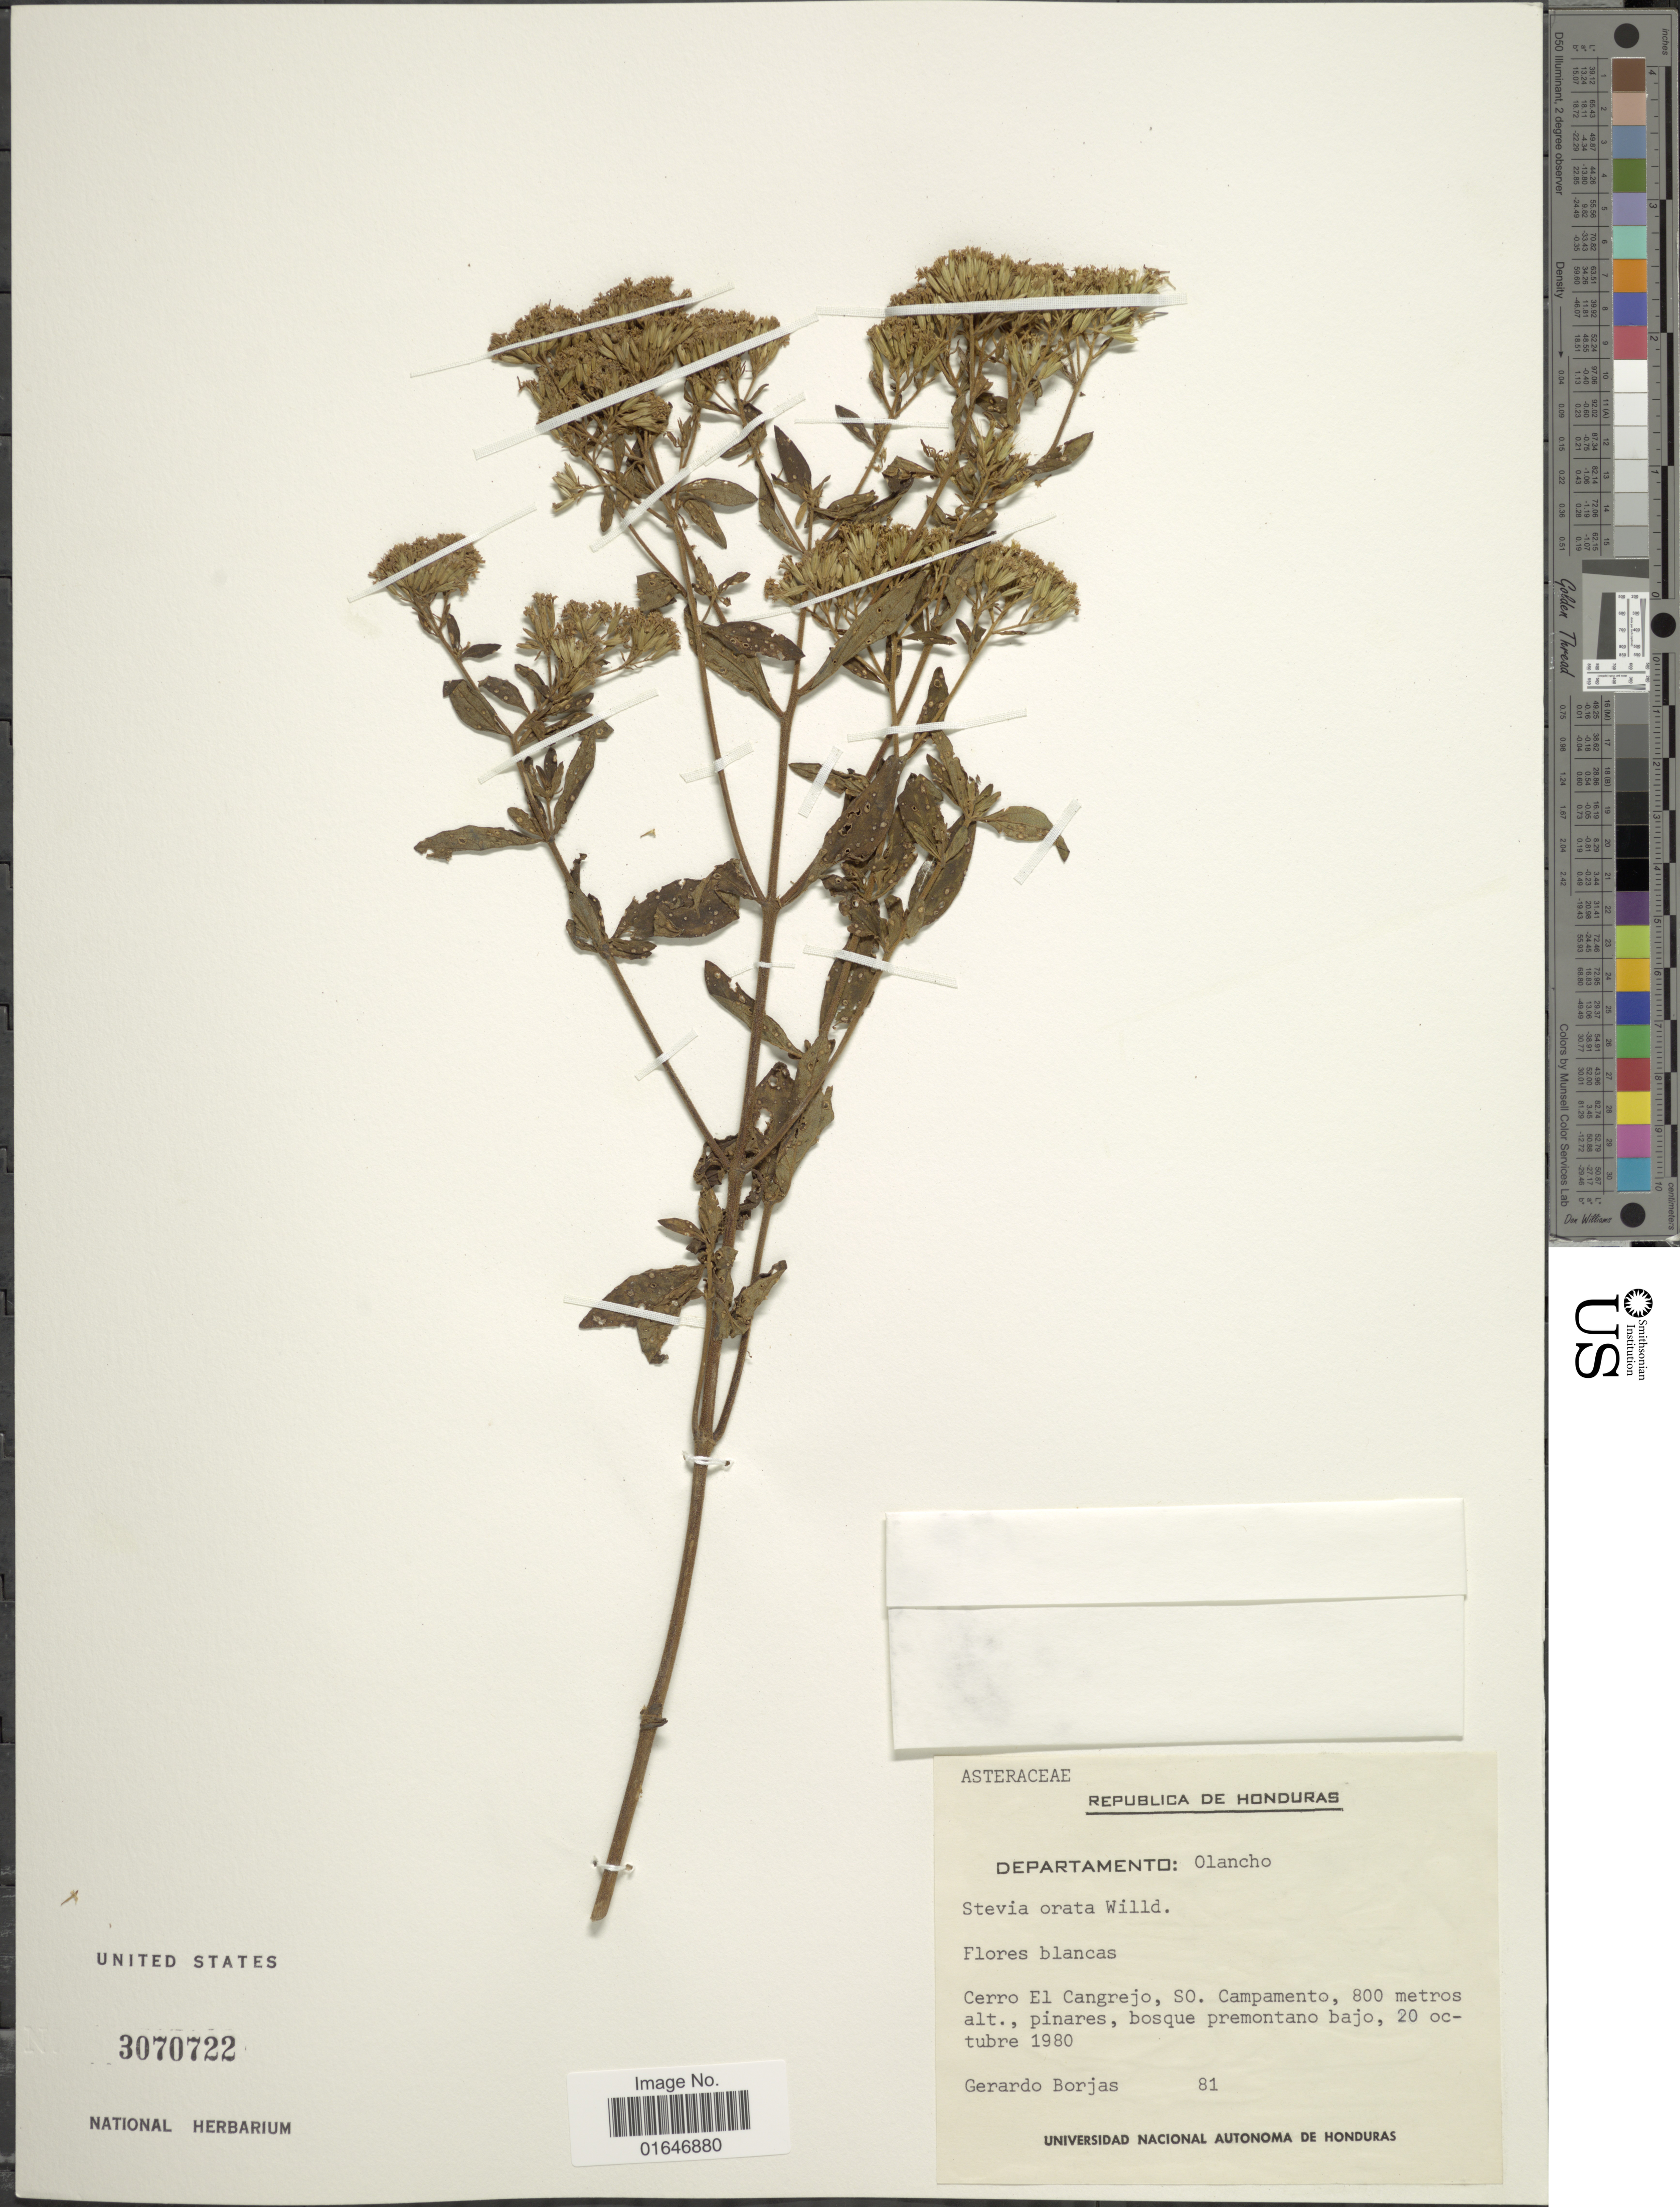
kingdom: Plantae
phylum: Tracheophyta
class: Magnoliopsida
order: Asterales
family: Asteraceae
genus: Stevia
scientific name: Stevia ovata var. ovata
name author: Willd.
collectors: G. Borjas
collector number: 81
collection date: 1980-10-20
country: Honduras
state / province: Olancho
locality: Cerro El Cangrejo, SO. Campamento.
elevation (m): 800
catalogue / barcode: US 3070722